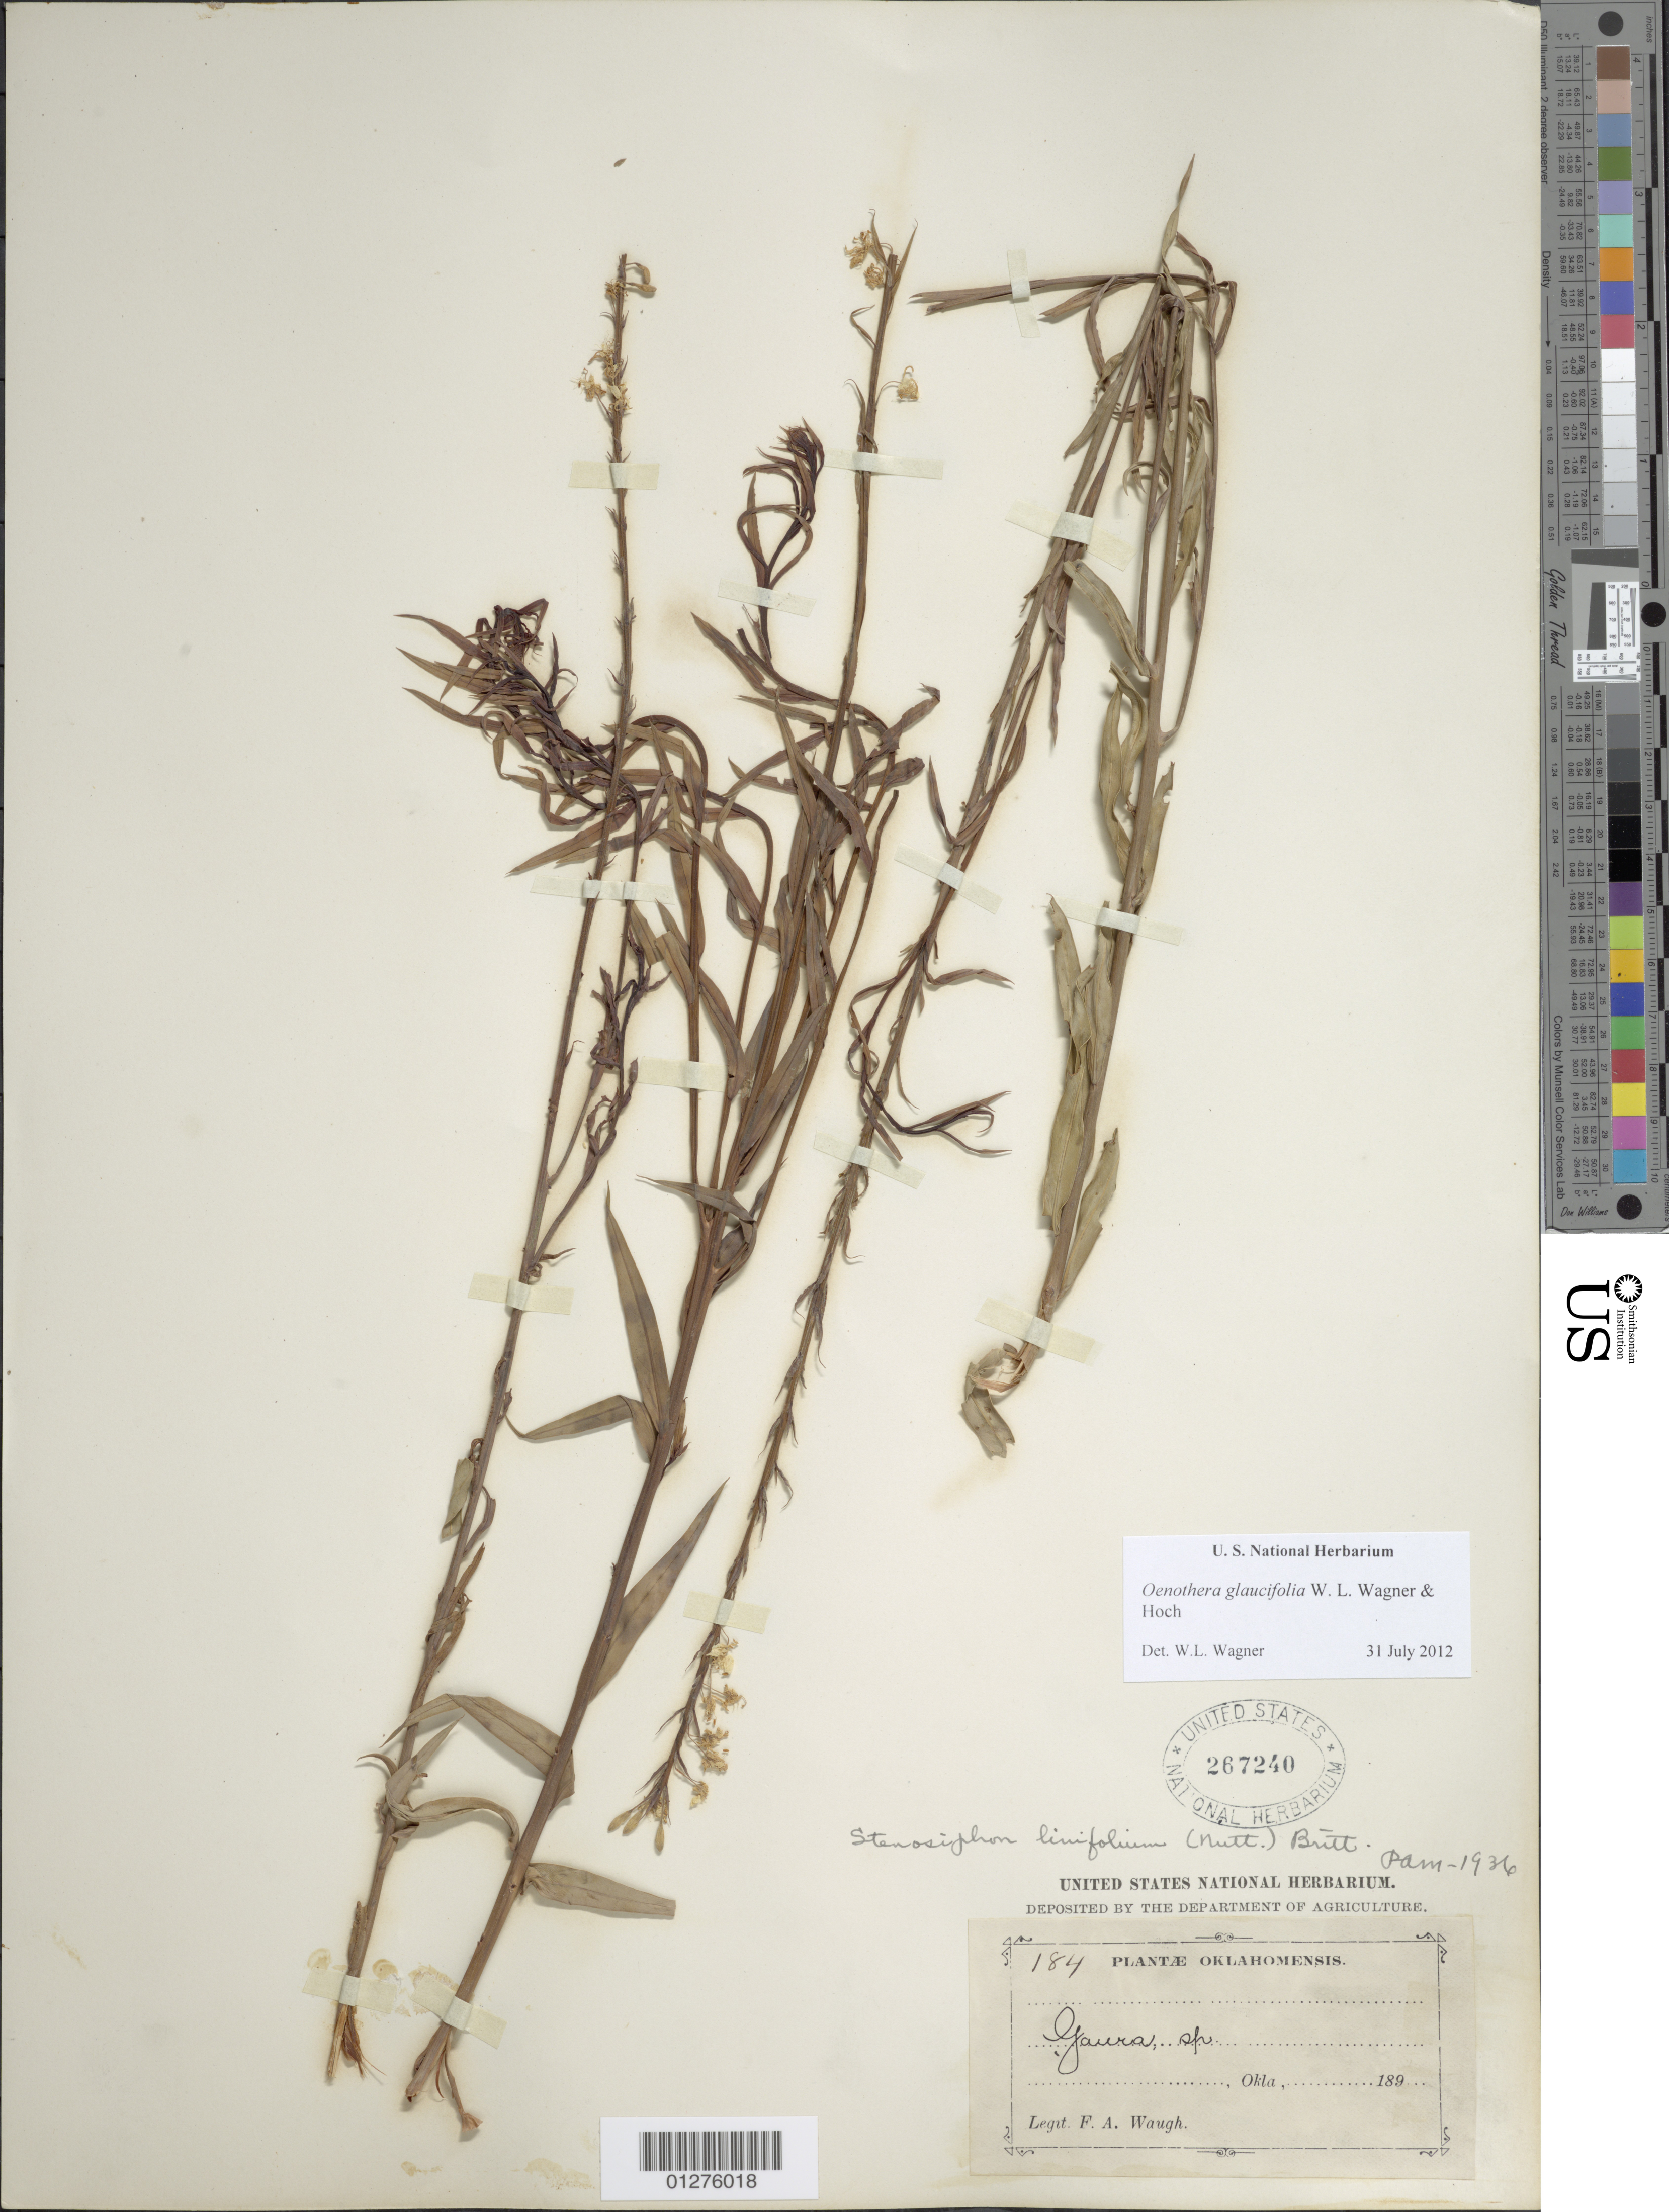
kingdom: Plantae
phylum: Tracheophyta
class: Magnoliopsida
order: Myrtales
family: Onagraceae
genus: Oenothera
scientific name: Oenothera glaucifolia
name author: W.L. Wagner & Hoch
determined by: Wagner, W. L., (BOT), Smithsonian Institution - National Museum of Natural History (UNITED STATES)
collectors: F. Waugh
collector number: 184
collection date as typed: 189-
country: United States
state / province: Oklahoma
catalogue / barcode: US 267240